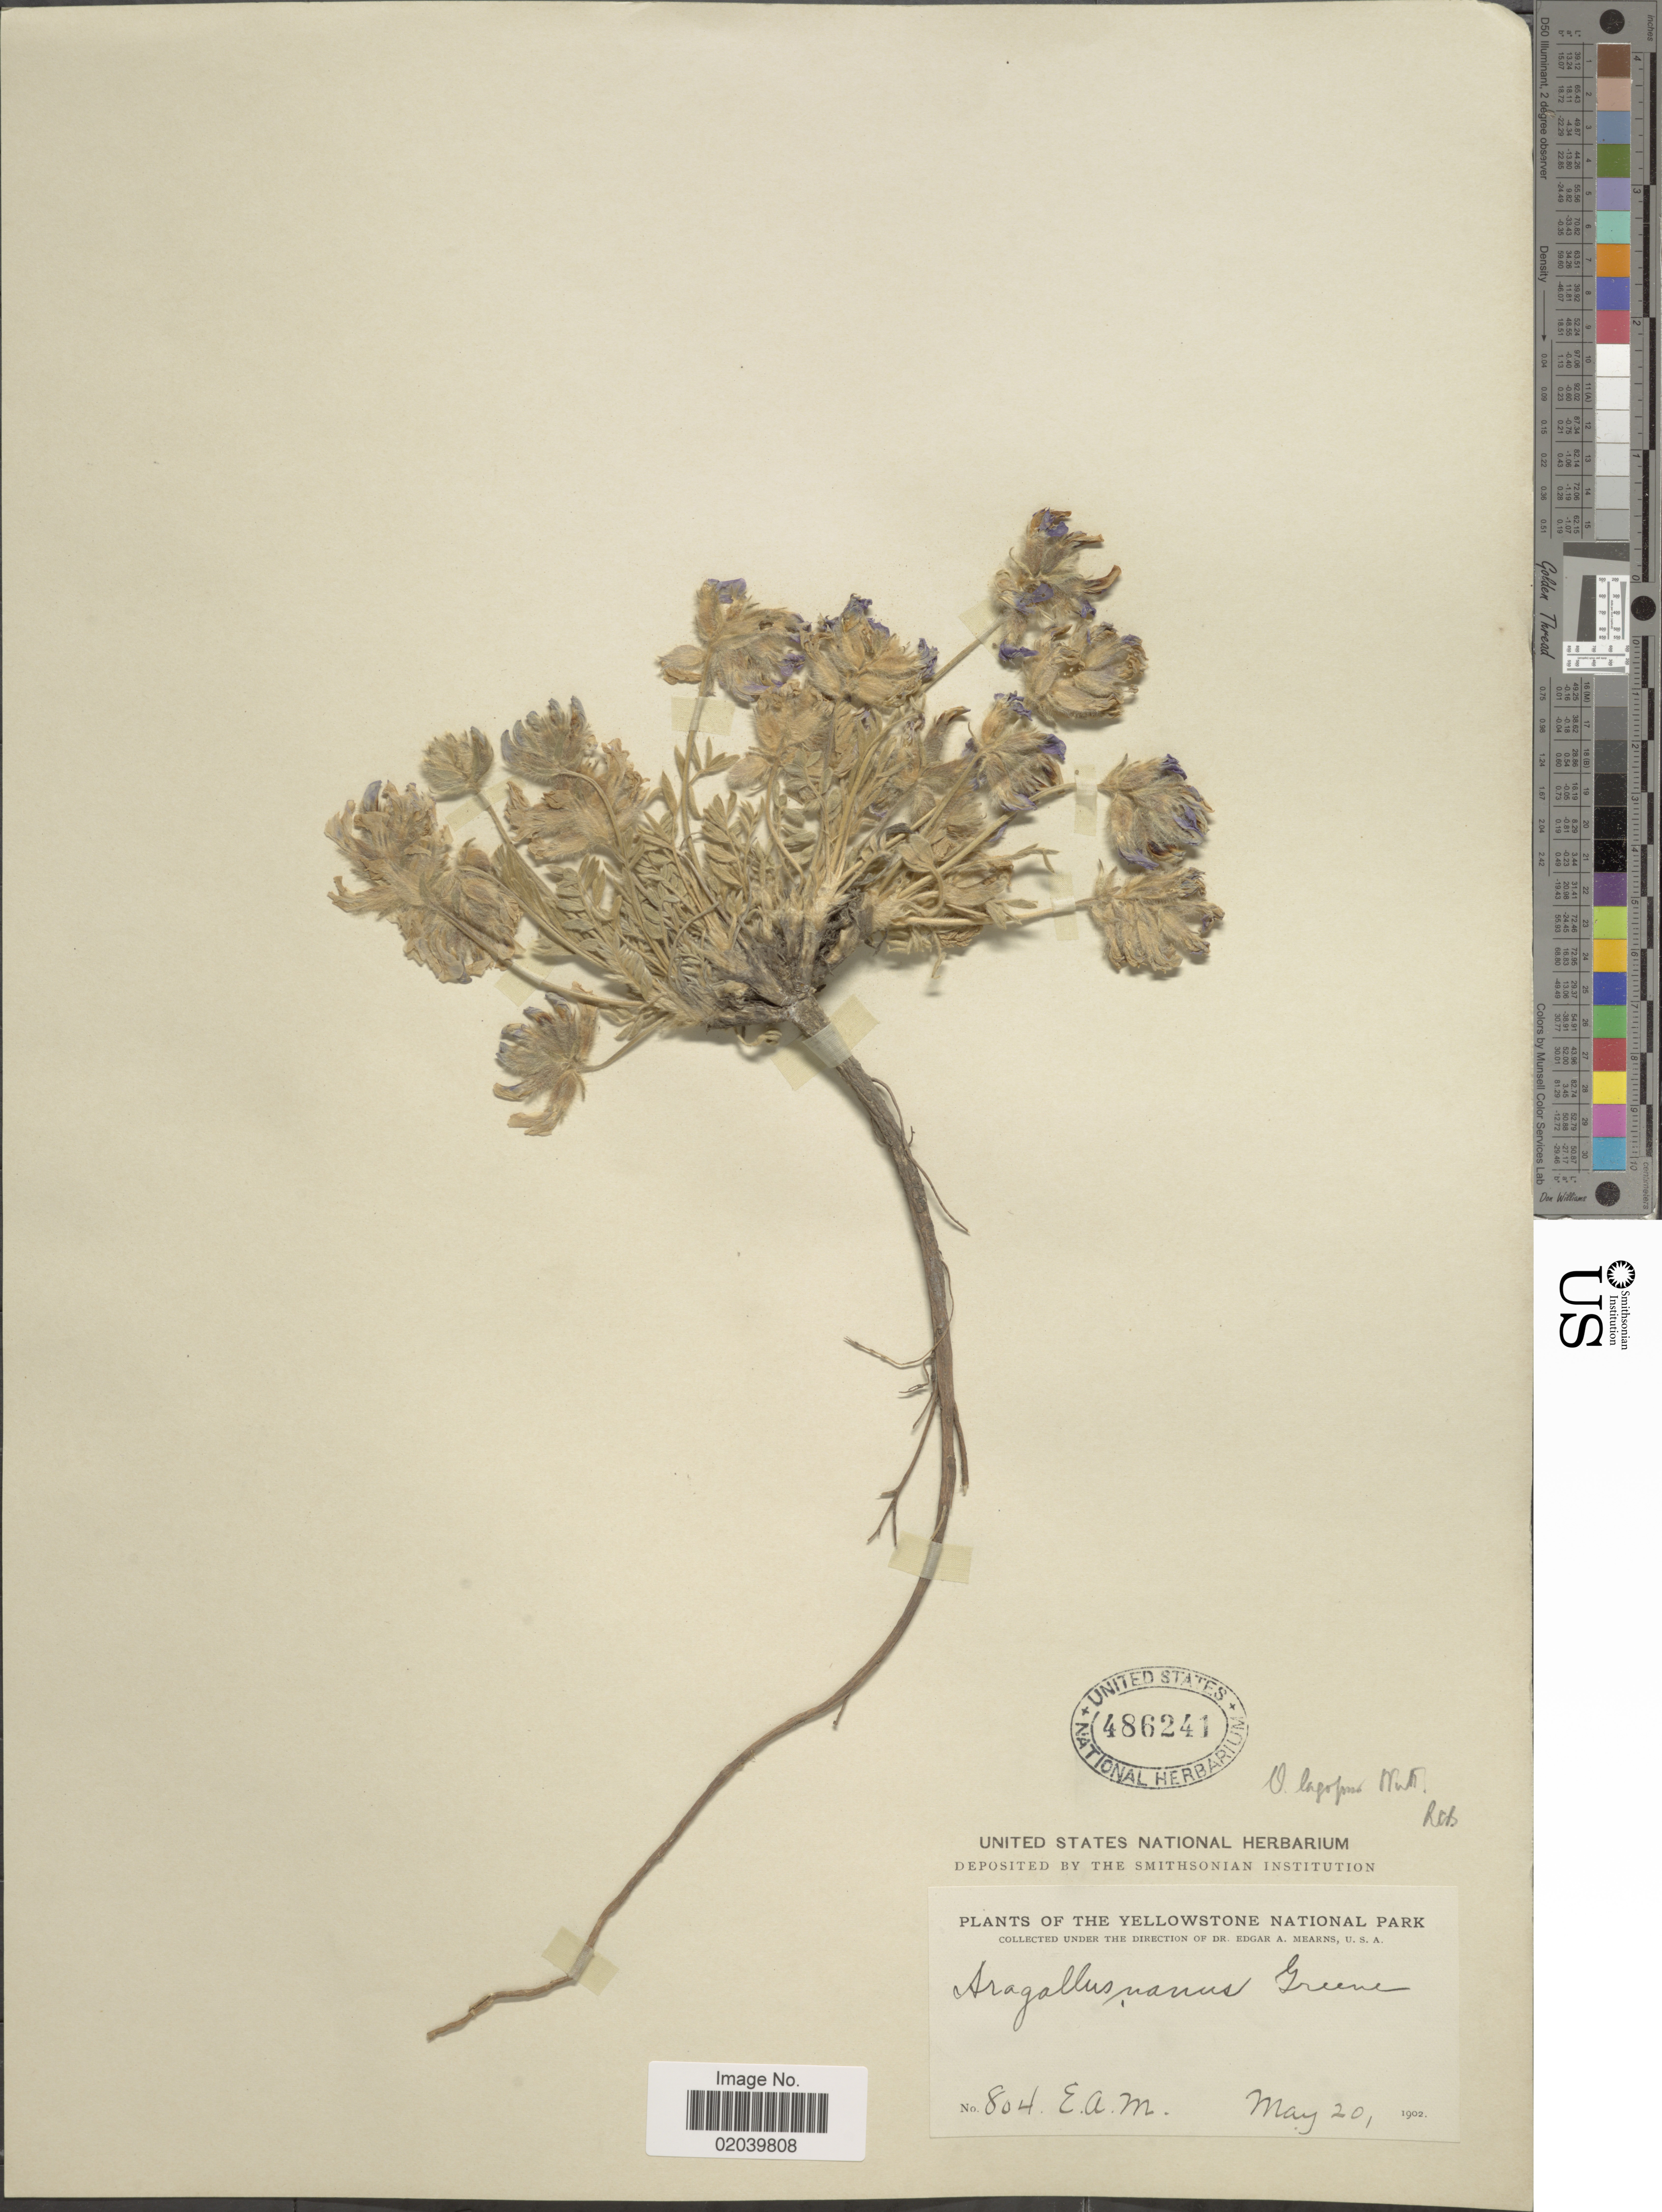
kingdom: Plantae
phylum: Tracheophyta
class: Magnoliopsida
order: Fabales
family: Fabaceae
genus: Oxytropis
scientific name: Oxytropis lagopus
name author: Nutt.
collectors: E. A. Mearns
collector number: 804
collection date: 1902-05-20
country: United States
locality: Yellowstone National Park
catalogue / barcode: US 486241